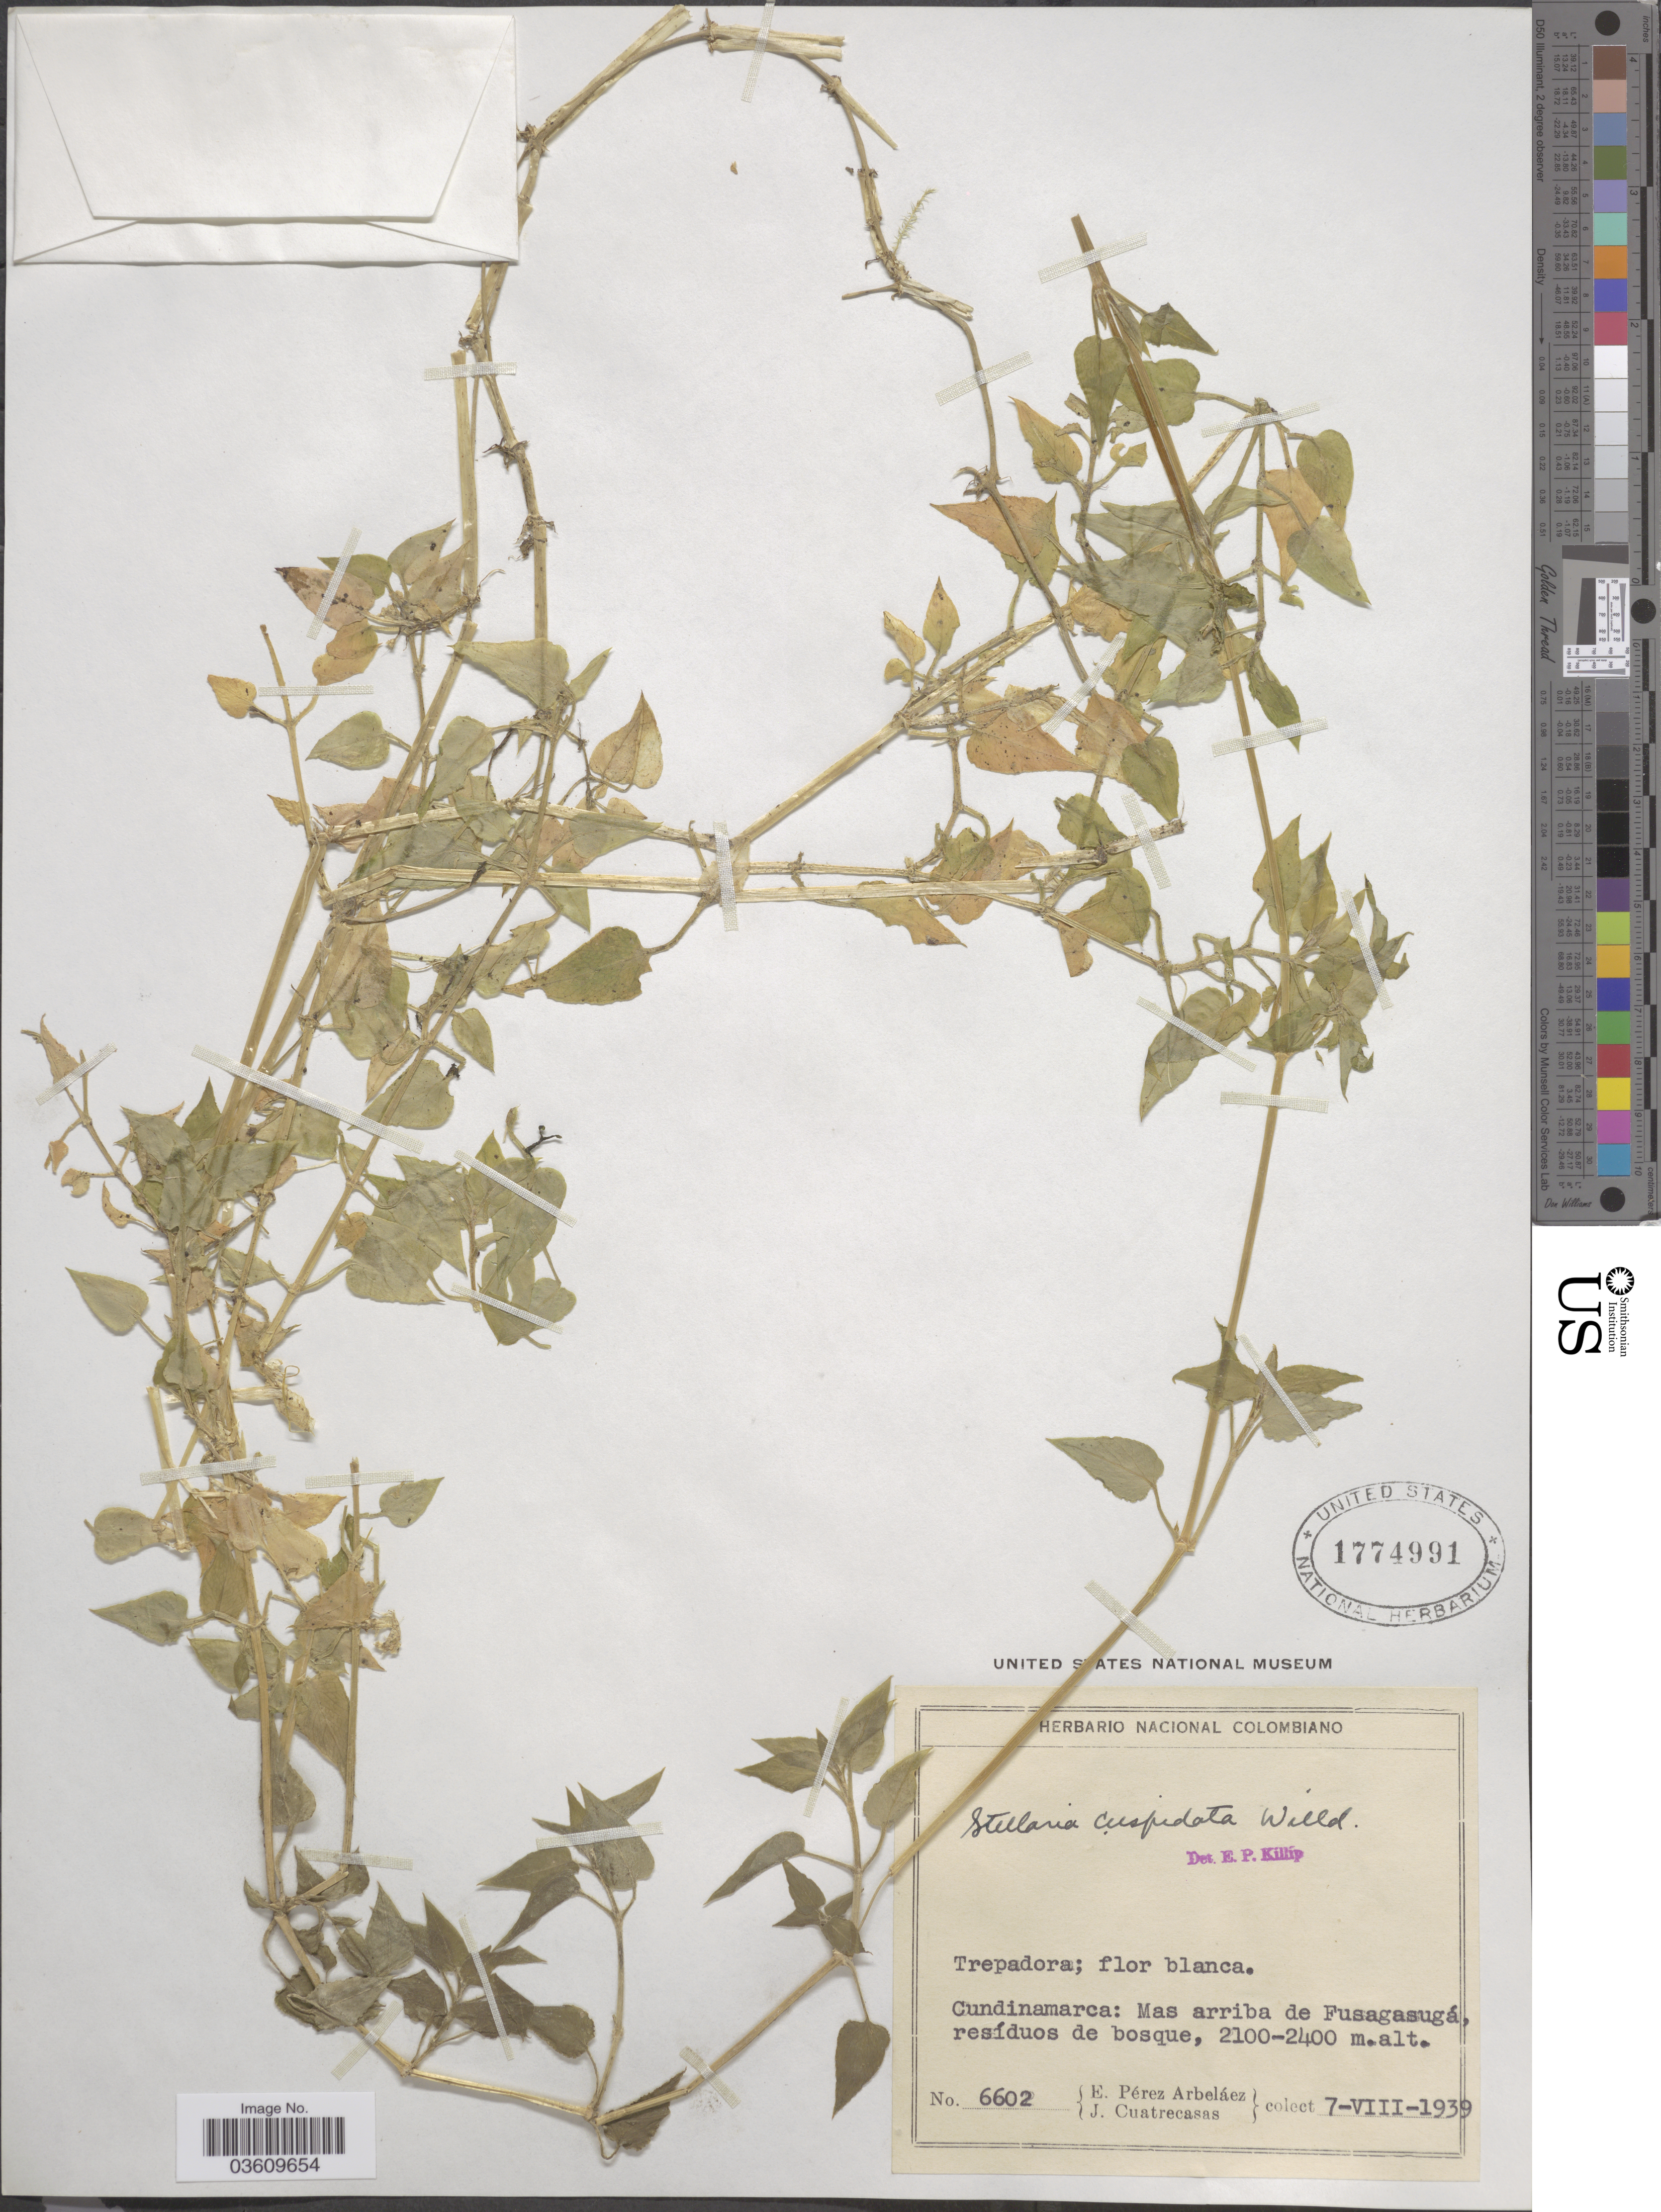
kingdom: Plantae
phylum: Tracheophyta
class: Magnoliopsida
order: Caryophyllales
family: Caryophyllaceae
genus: Stellaria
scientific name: Stellaria cuspidata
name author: Willd. ex Schltdl.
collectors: E. Pérez Arbeláez & J. Cuatrecasas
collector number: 6602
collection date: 1939-08-07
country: Colombia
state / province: Cundinamarca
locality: Mas arriba de Fusagasugá, resíduos de bosque.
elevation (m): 2100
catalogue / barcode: US 1774991